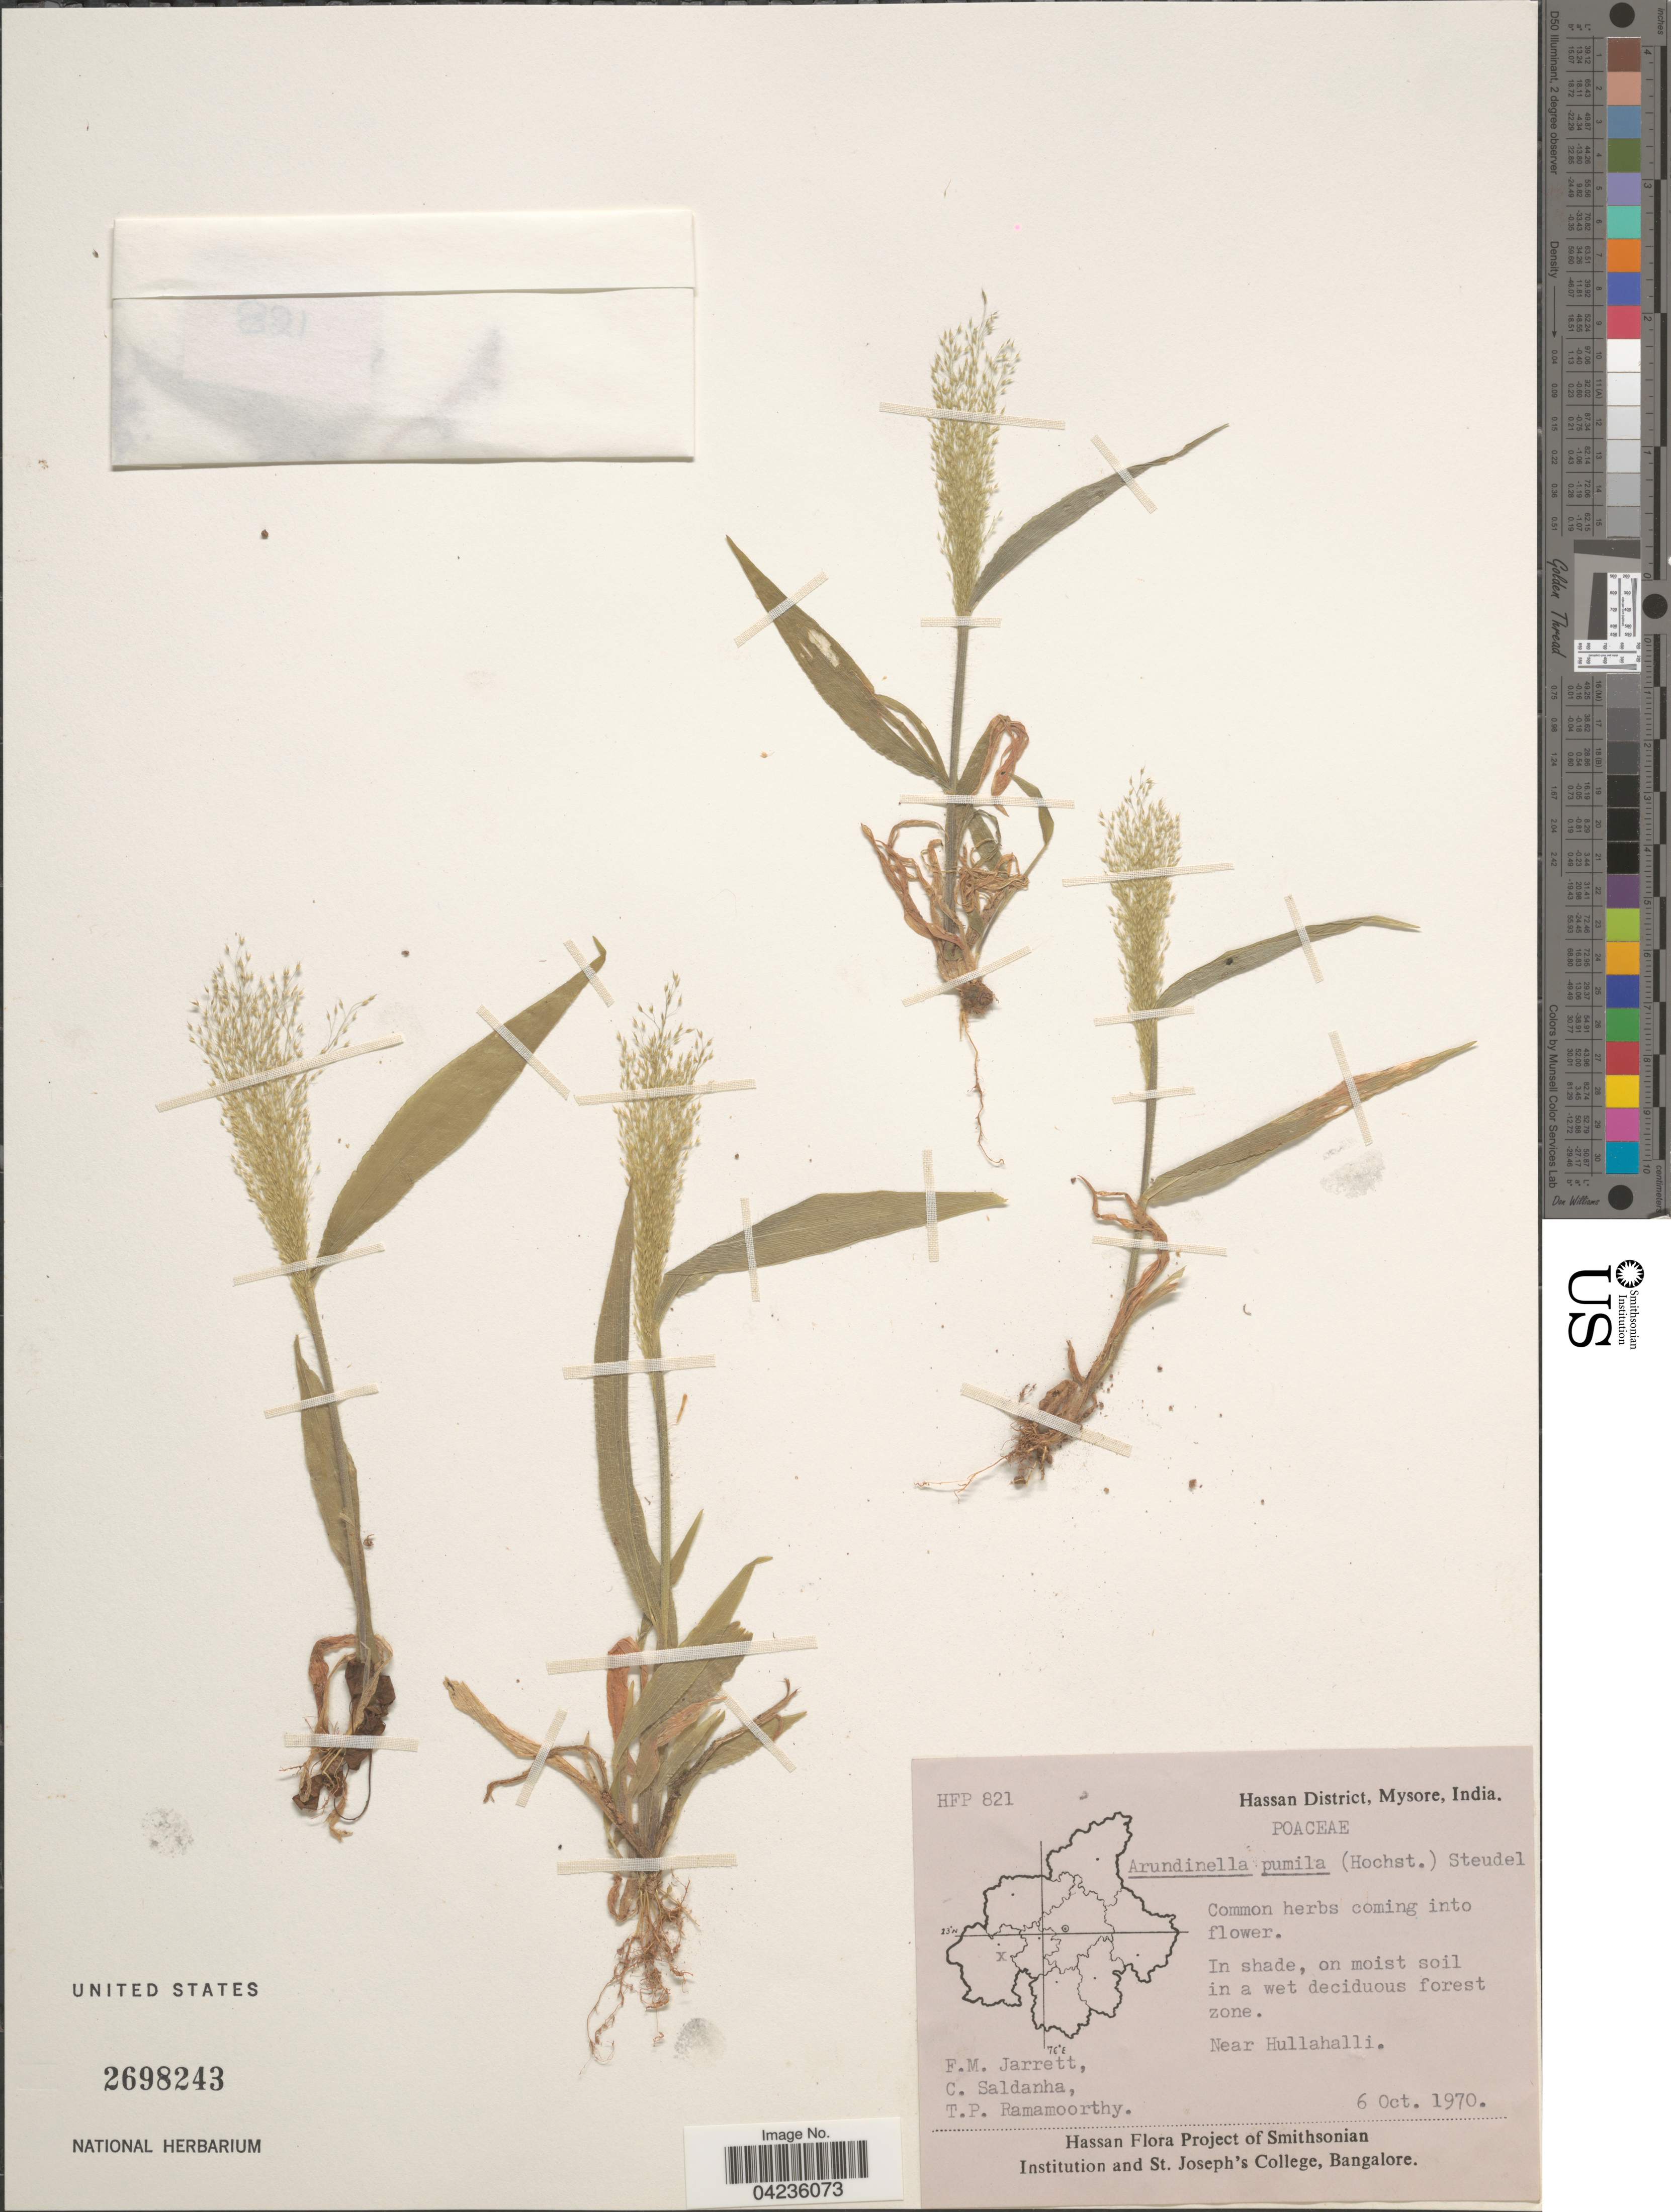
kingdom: Plantae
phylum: Tracheophyta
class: Liliopsida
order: Poales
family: Poaceae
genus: Arundinella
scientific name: Arundinella pumila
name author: (Hochst. ex A. Rich.) Steud.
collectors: F. M. Jarrett, C. Saldanha & T. P. Ramamoorthy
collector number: HFP821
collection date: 1970-10-06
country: India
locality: Hassan District, Mysore. Near Hullahalli.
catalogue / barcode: US 2698243